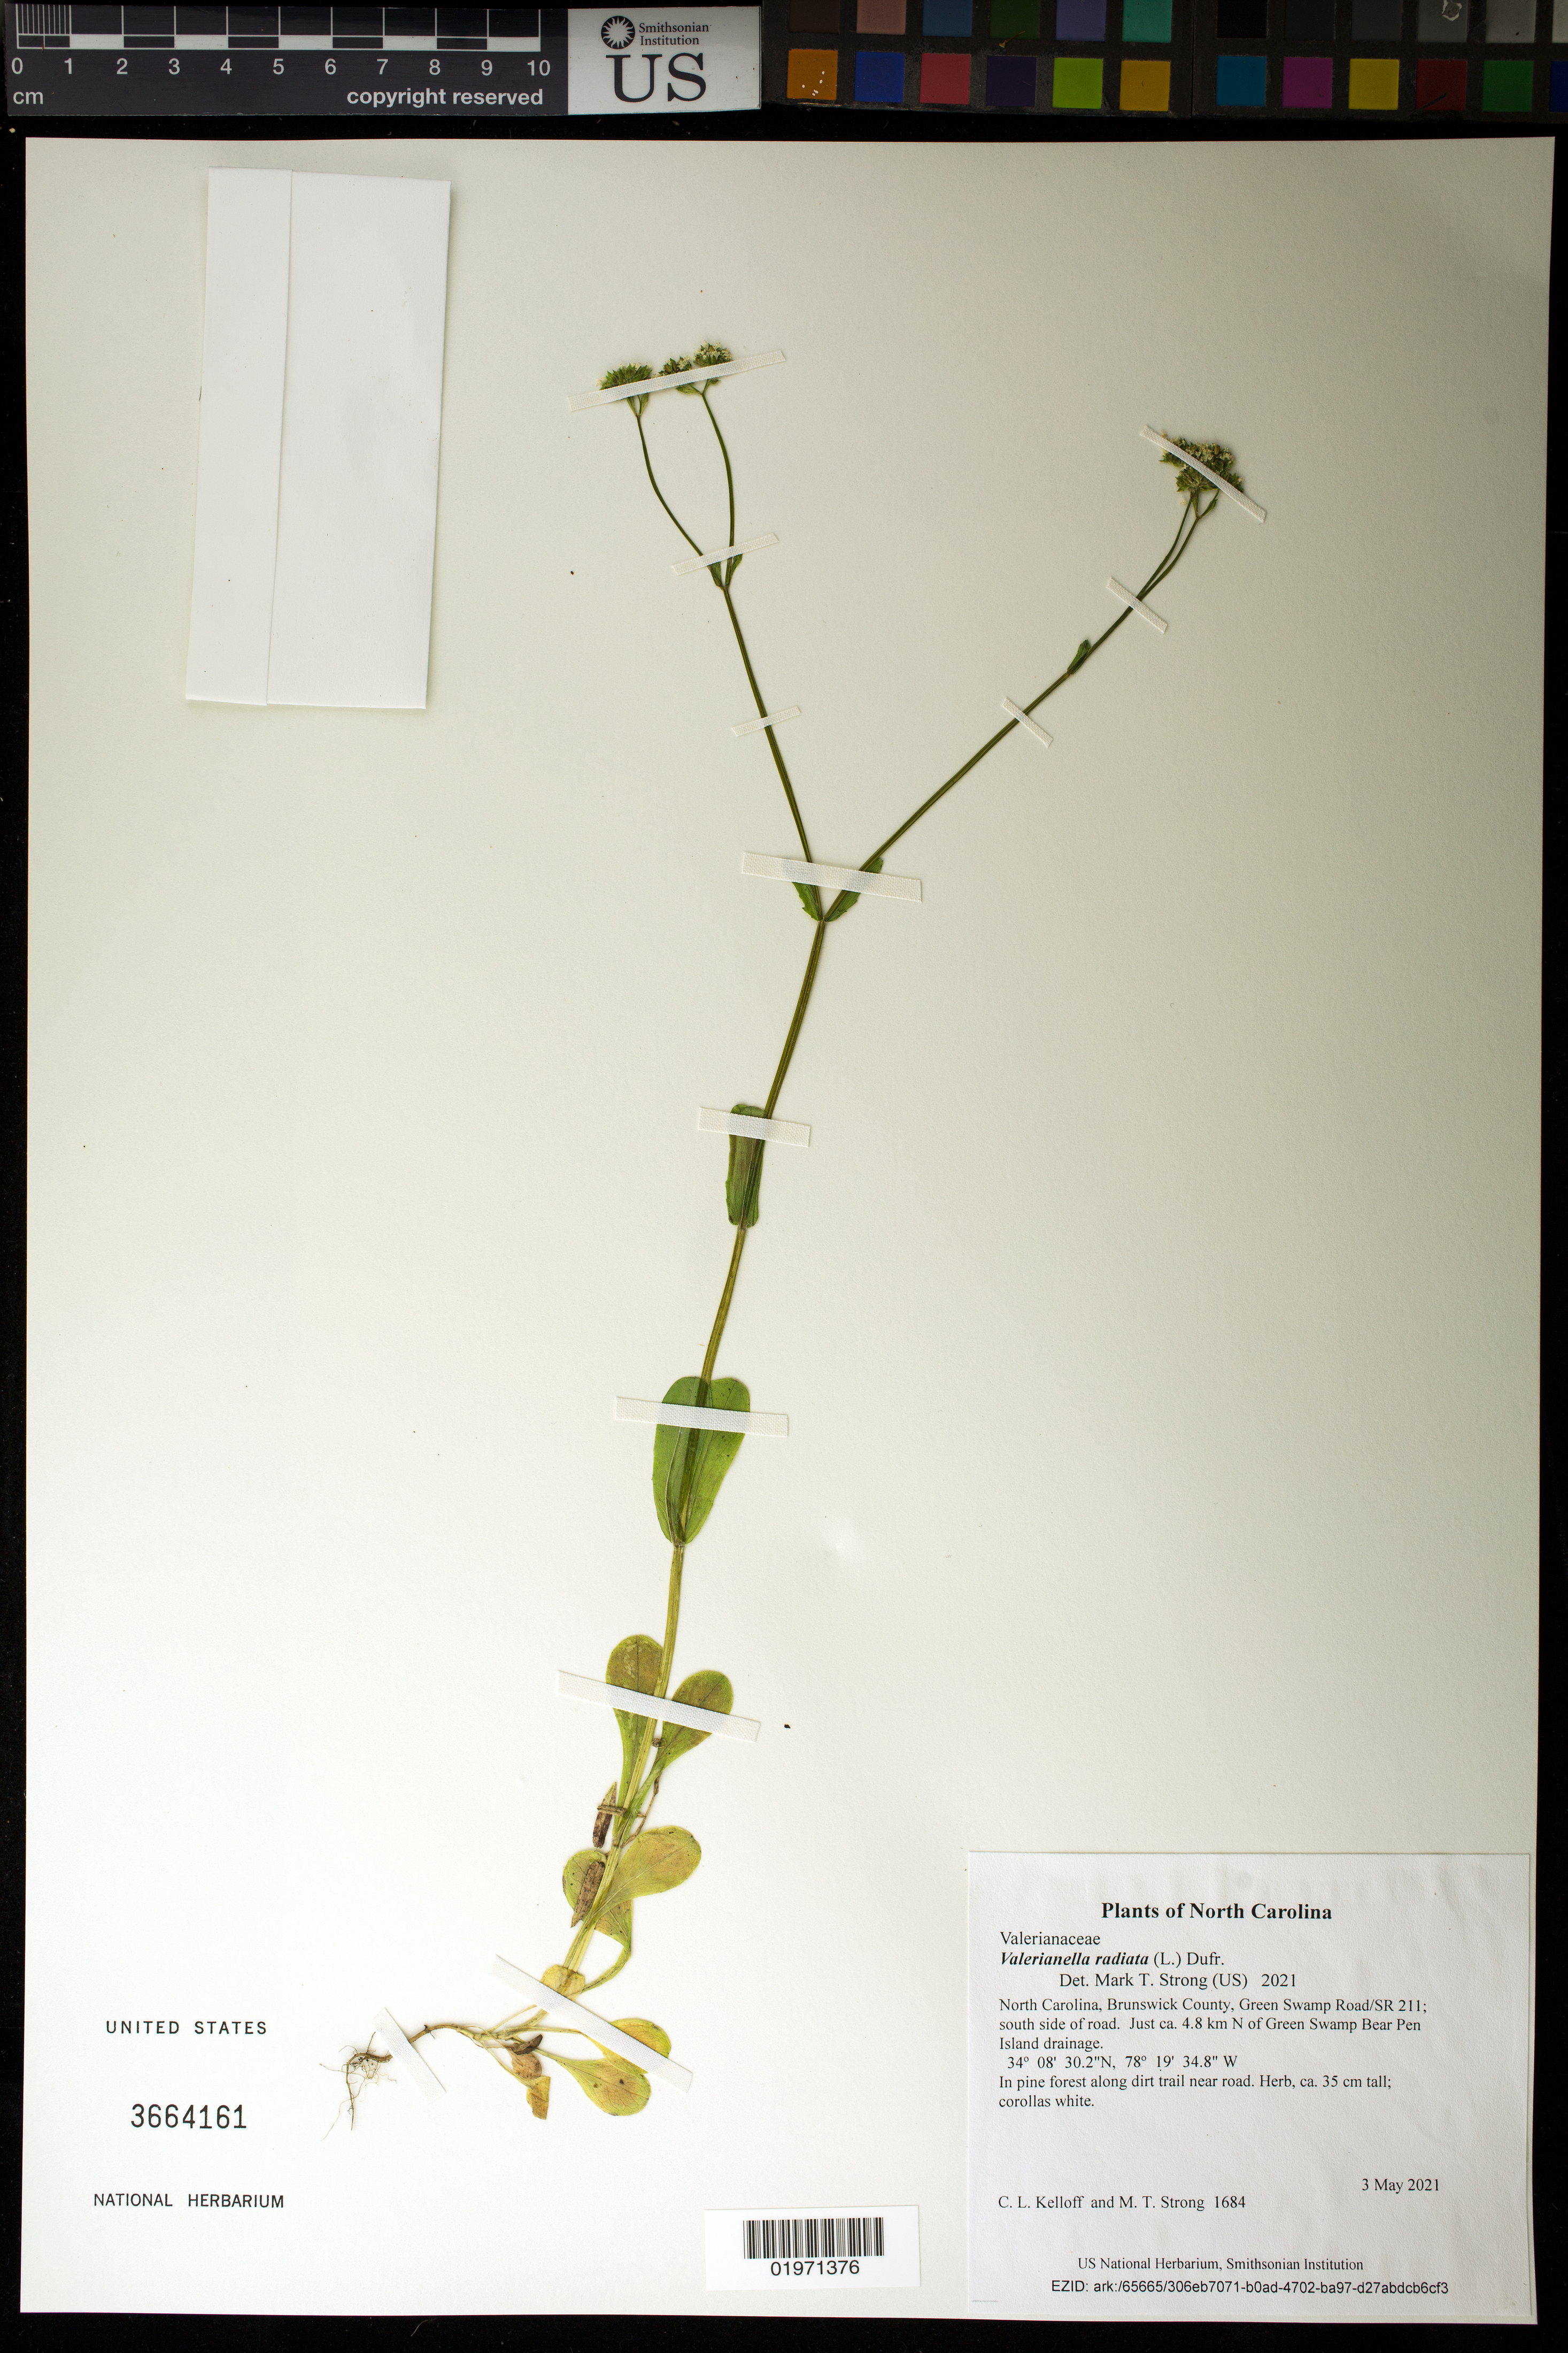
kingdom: Plantae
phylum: Tracheophyta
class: Magnoliopsida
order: Dipsacales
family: Caprifoliaceae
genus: Valerianella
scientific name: Valerianella radiata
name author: (L.) Dufr.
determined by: Strong, M. T., (US), Smithsonian Institution - National Museum of Natural History (UNITED STATES)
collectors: C. L. Kelloff & M. T. Strong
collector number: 1684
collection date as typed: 3 May 2021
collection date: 2021-05-03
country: United States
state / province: North Carolina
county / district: Brunswick County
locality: Green Swamp Road/SR 211; south side of road. Just ca. 4.8 km N of Green Swamp Bear Pen Island drainage.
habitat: In pine forest along dirt trail near road.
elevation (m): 18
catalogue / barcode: US 3664161